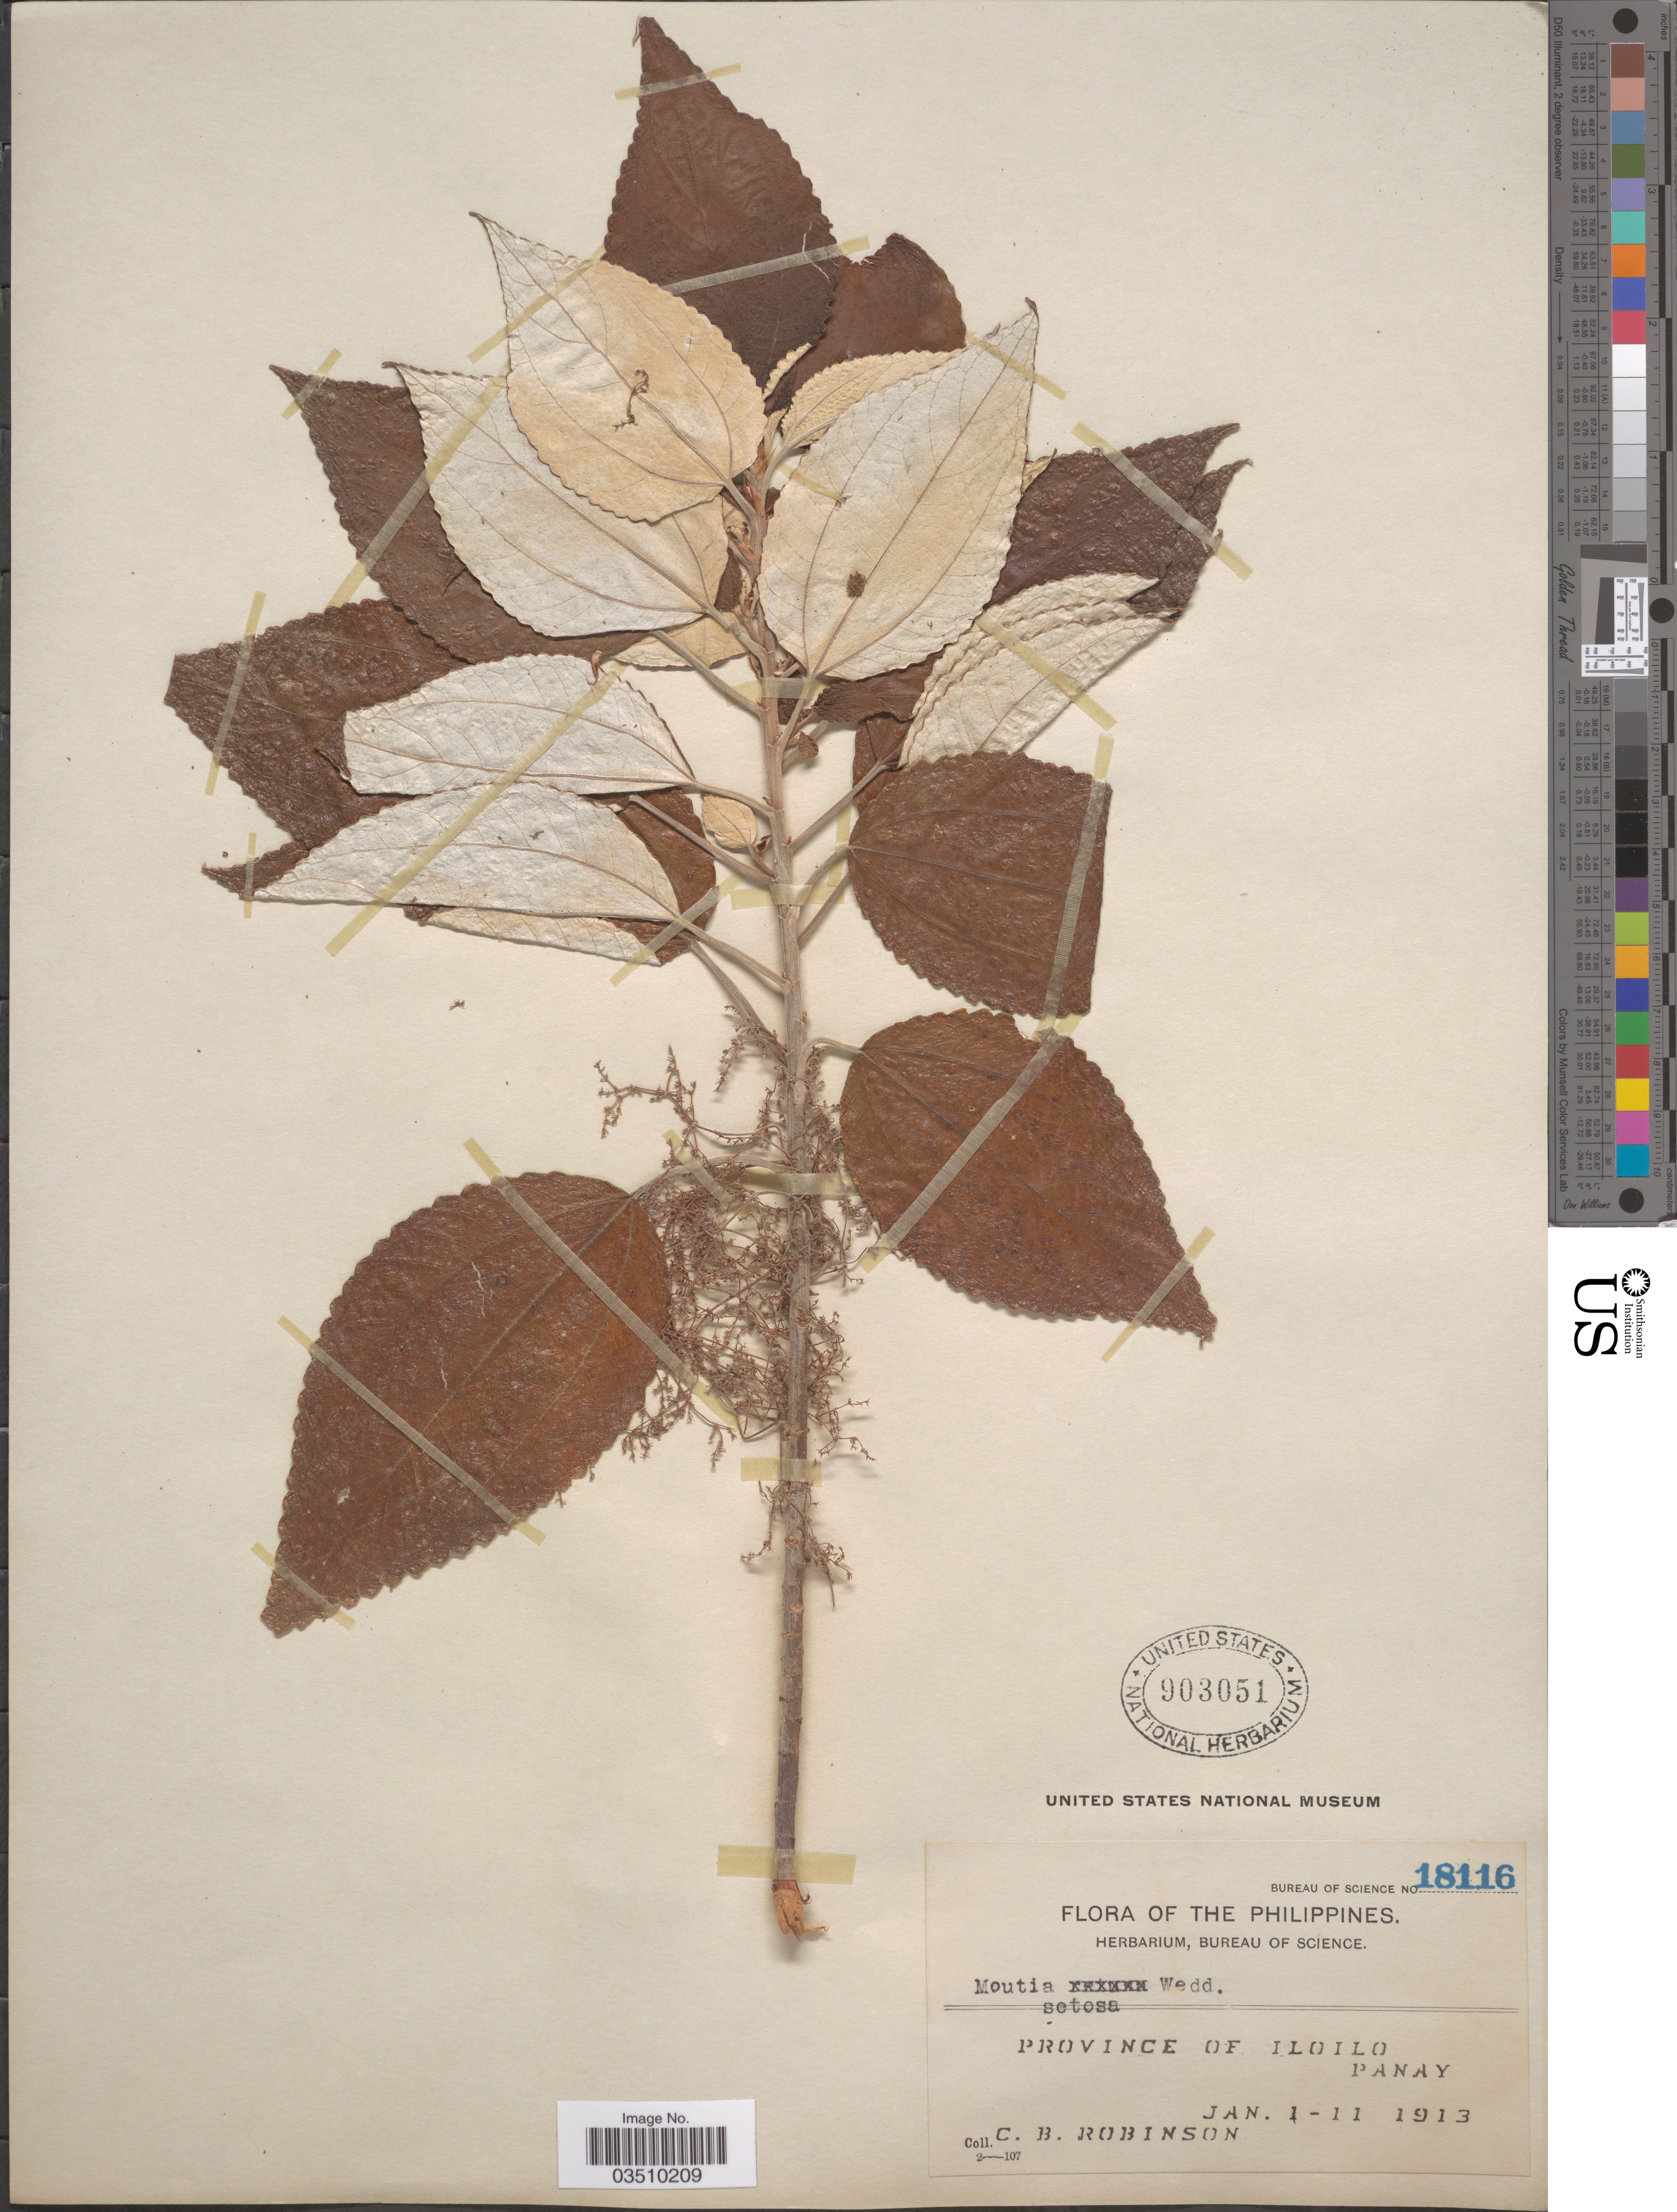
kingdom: Plantae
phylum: Tracheophyta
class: Magnoliopsida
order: Rosales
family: Urticaceae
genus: Maoutia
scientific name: Maoutia setosa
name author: Wedd.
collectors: C. Robinson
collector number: Bureau of Science 18116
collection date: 1913-01-01/1913-01-11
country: Philippines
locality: Province of Iloilo. Panay.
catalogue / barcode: US 903051